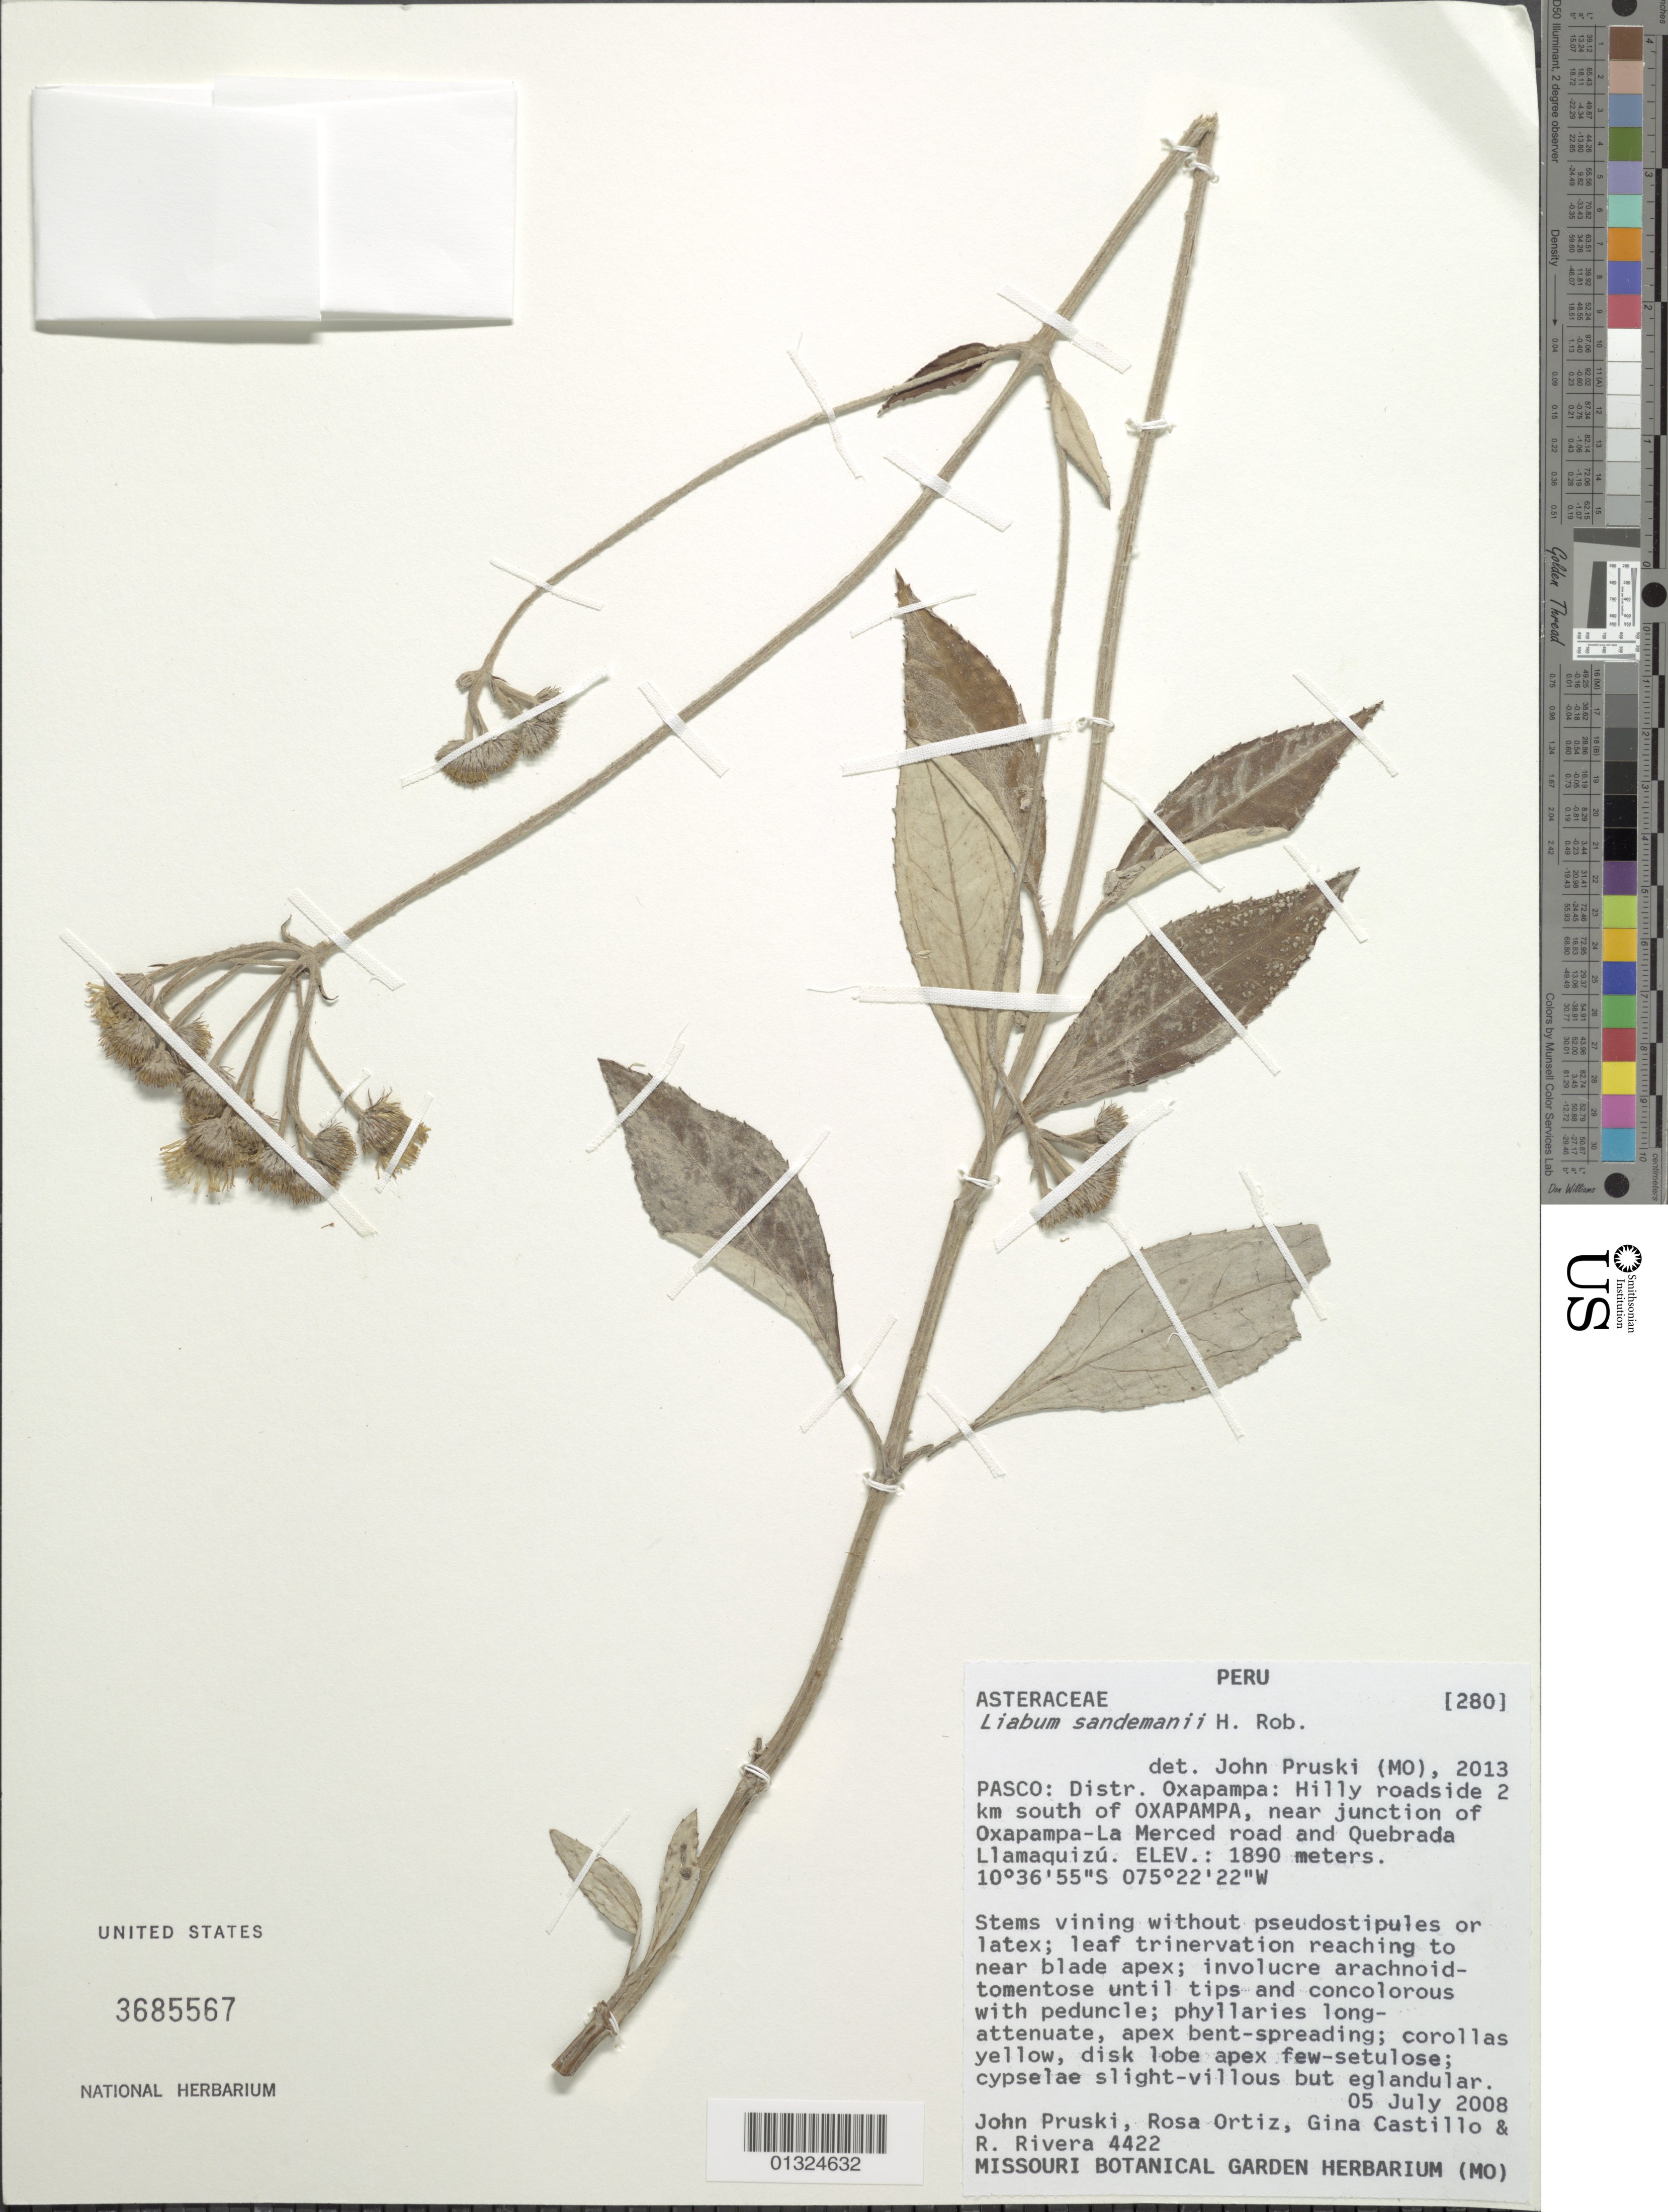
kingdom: Plantae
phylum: Tracheophyta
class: Magnoliopsida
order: Asterales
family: Asteraceae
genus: Liabum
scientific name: Liabum sandemanii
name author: H. Rob.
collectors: J. F. Pruski, R. Ortíz, G. Castillo & R. Rivera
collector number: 4422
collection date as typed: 8 July 2008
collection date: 2008-07-05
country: Peru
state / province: Pasco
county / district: Oxapampa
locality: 2 km S of Oxapampa, near junction of Oxapampa-La Merced road and Quebrada Llamaquizu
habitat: Hilly roadside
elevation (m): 1890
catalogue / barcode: US 3685567